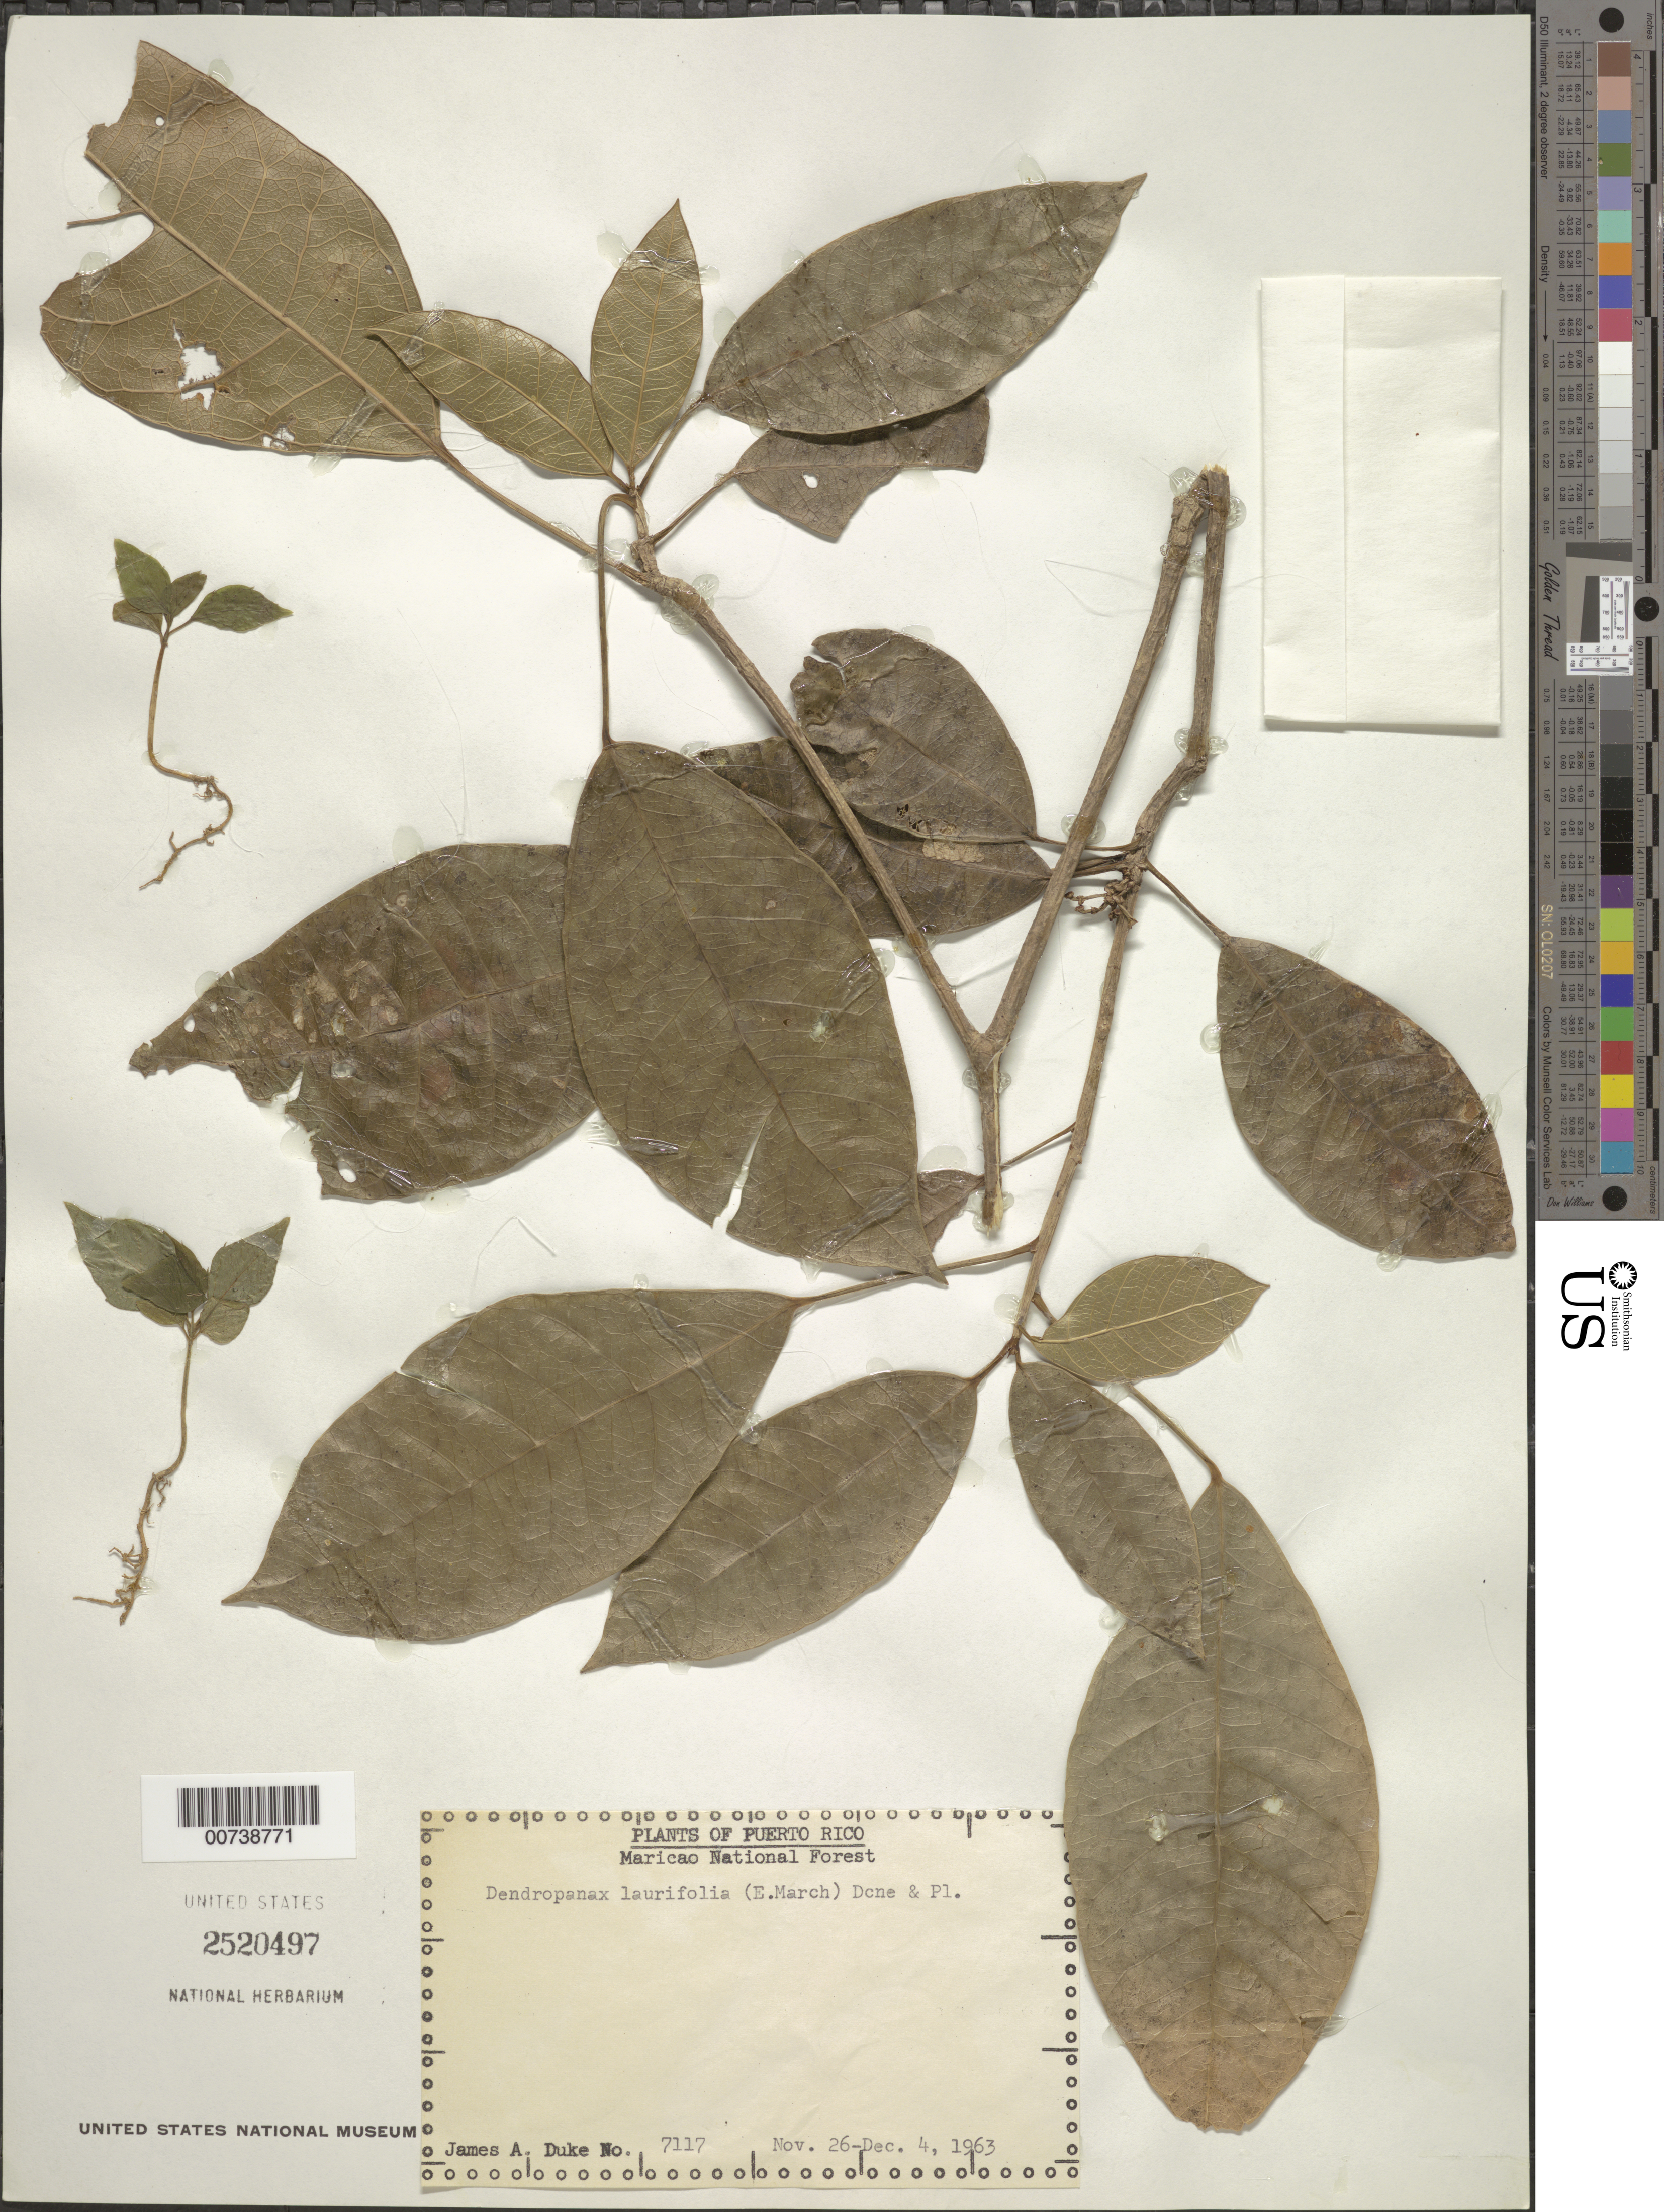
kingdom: Plantae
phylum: Tracheophyta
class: Magnoliopsida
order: Apiales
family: Araliaceae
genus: Dendropanax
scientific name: Dendropanax laurifolius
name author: (Marchal ex Urb.) Decne. & Planch. ex R.C. Schneid.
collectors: J. A. Duke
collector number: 7117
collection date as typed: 26 Nov 1963 to 04 Dec 1963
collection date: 1963-11-26/1963-12-04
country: Puerto Rico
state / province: Maricao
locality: Maricao National Forest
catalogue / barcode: US 2520497